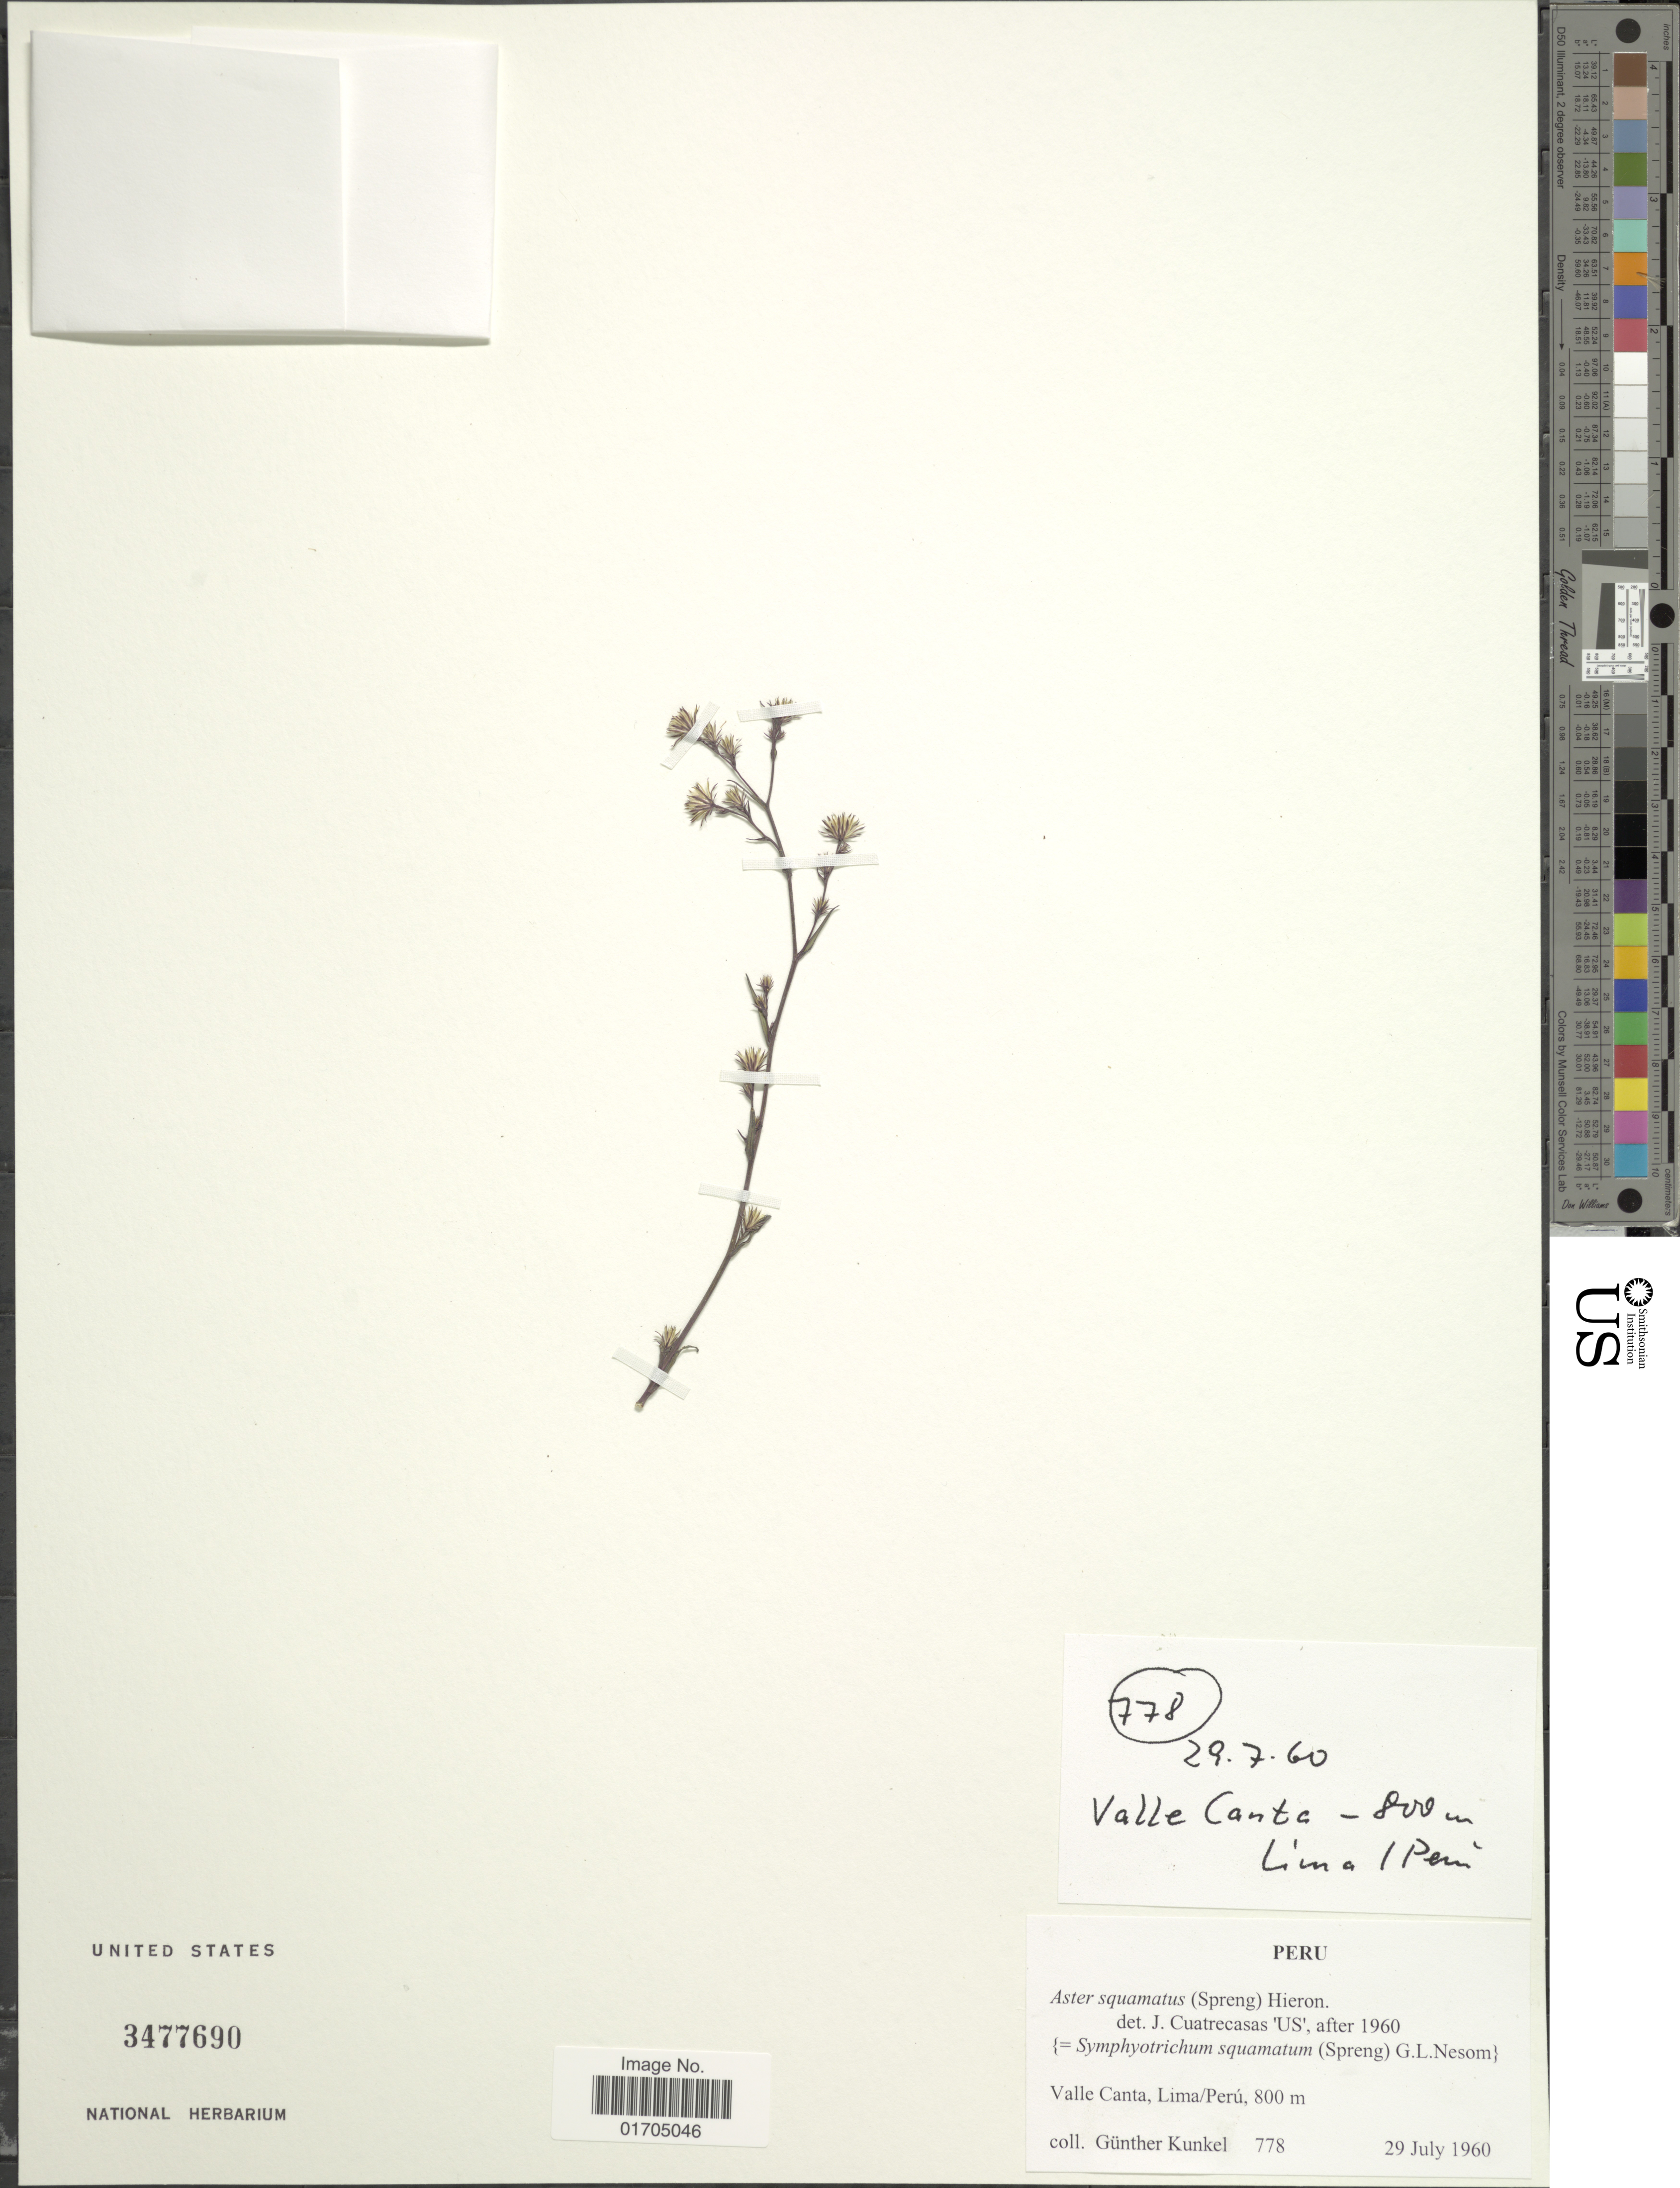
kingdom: Plantae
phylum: Tracheophyta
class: Magnoliopsida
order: Asterales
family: Asteraceae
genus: Symphyotrichum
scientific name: Symphyotrichum squamatum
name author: (Spreng.) G.L. Nesom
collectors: G. Kunkel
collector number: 778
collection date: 1960-07-29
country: Peru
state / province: Lima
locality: Valle Canta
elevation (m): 800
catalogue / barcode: US 3477690